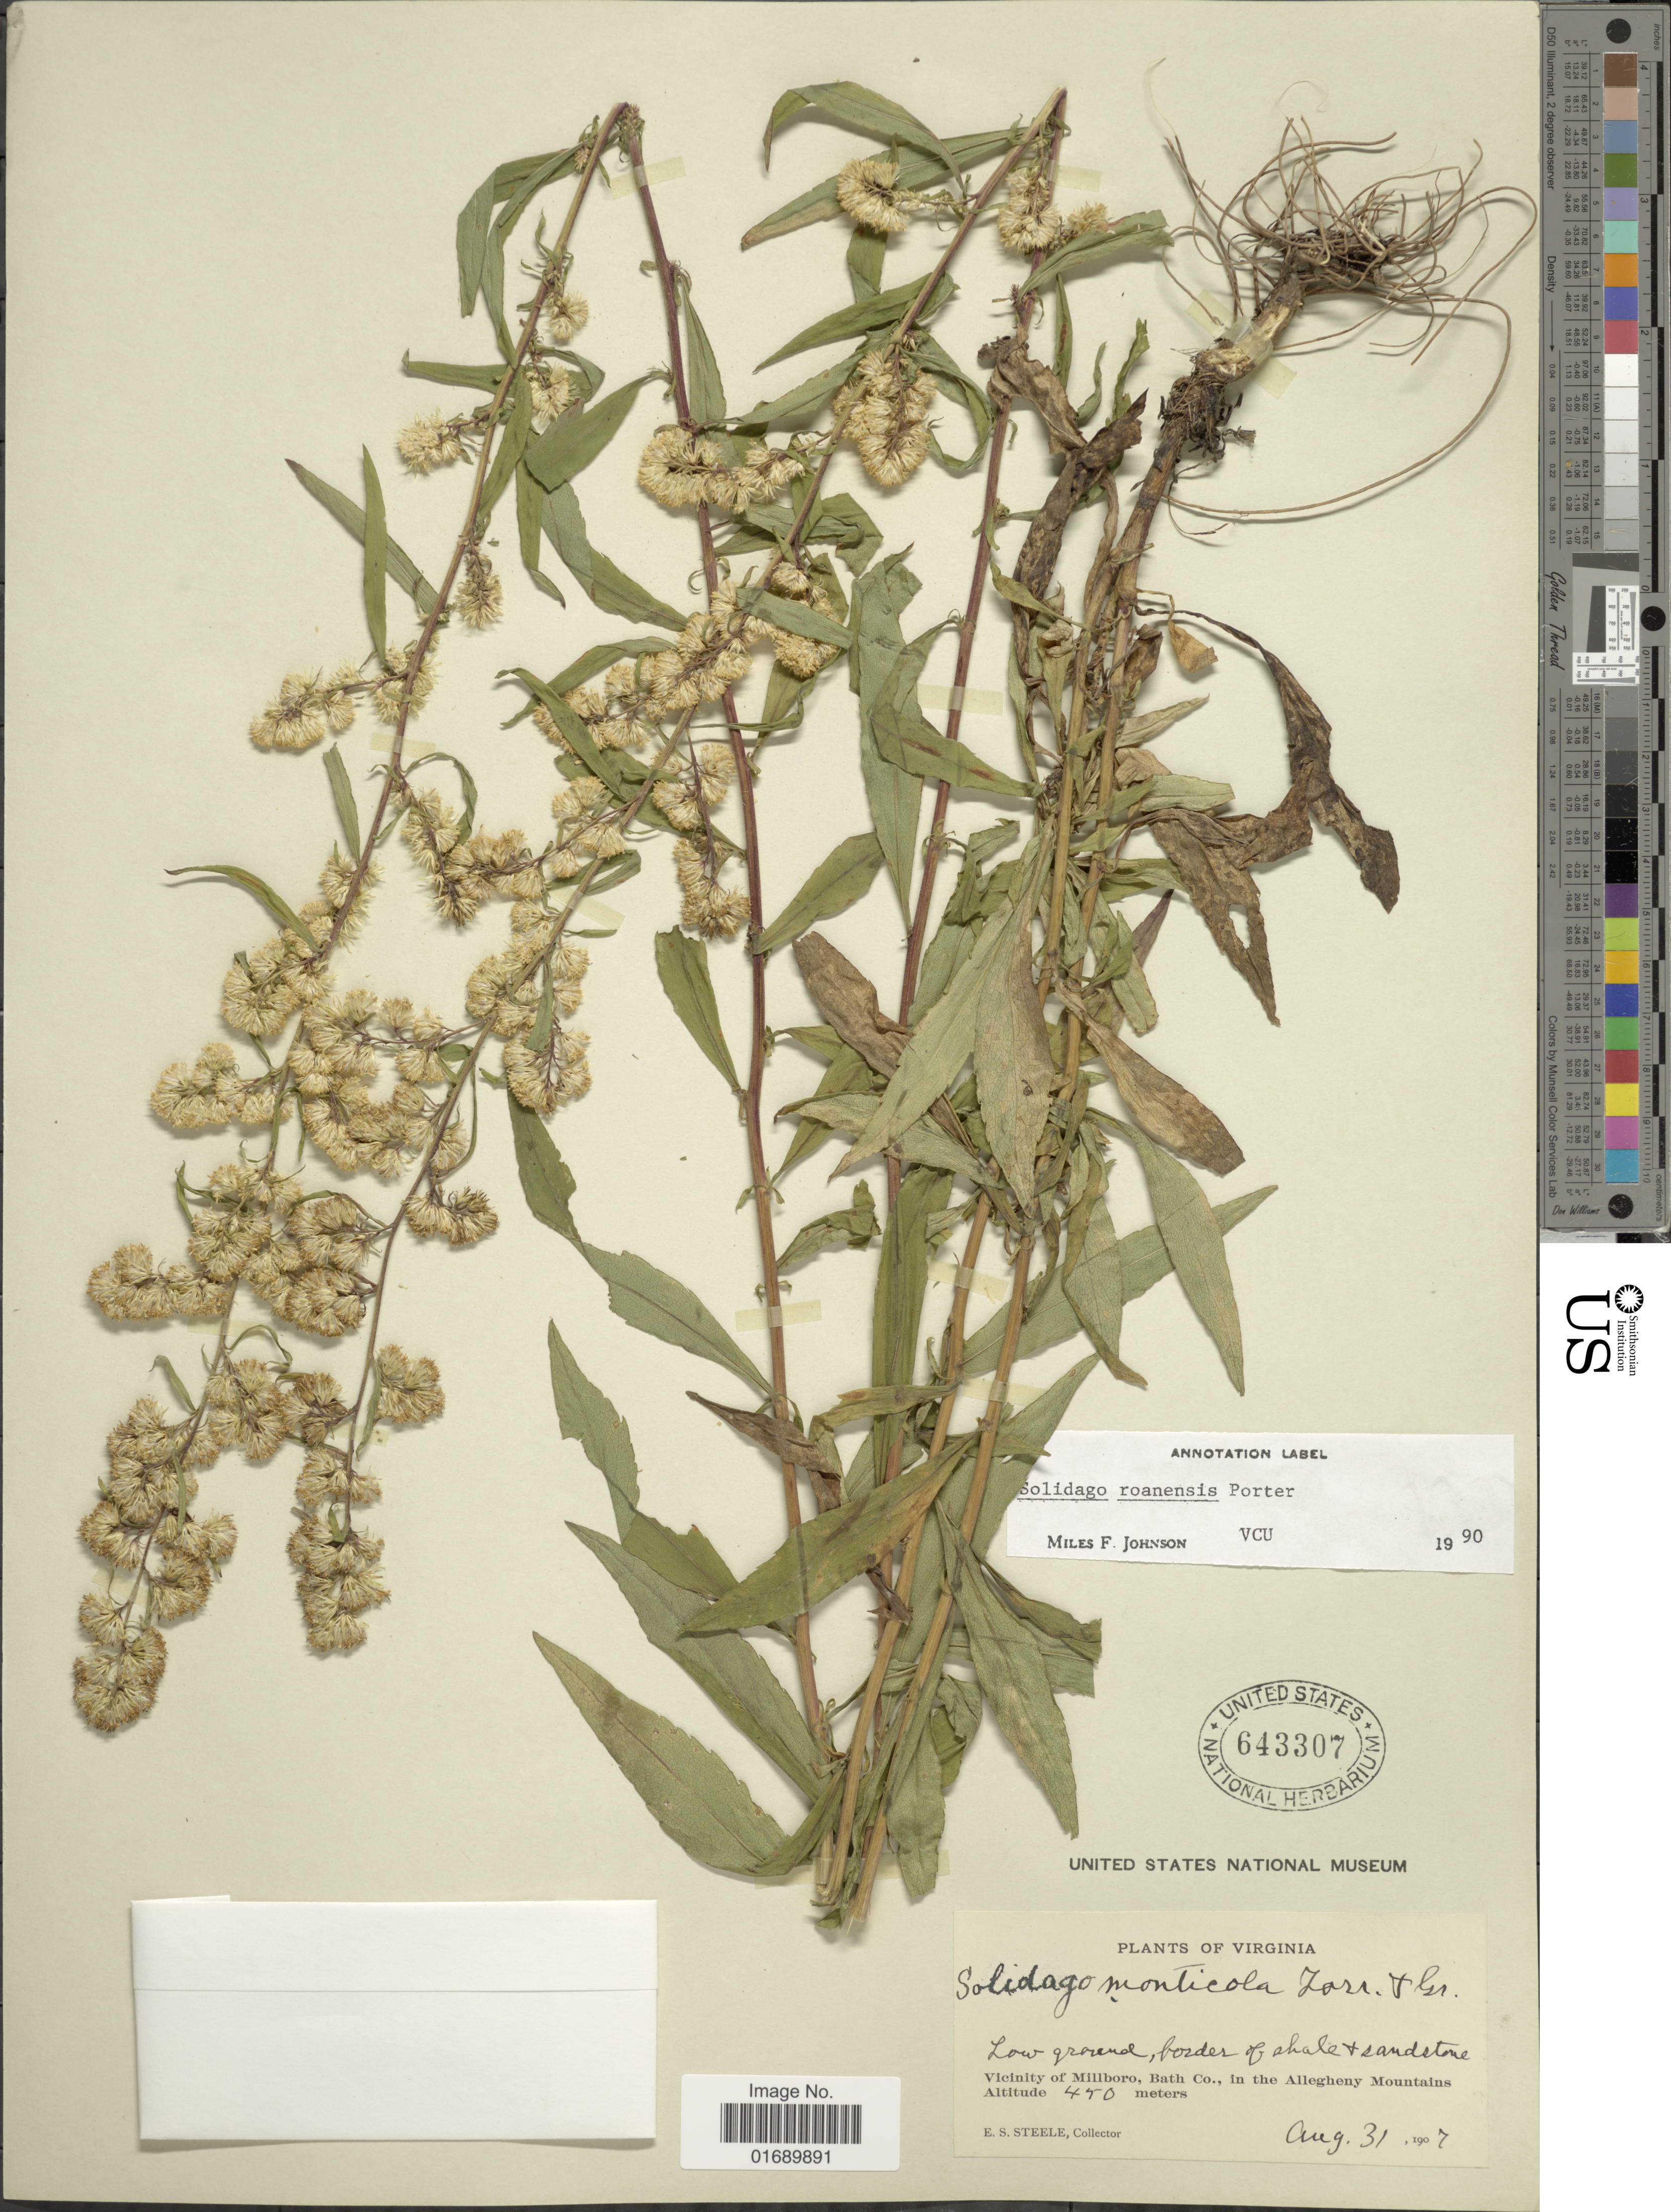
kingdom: Plantae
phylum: Tracheophyta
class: Magnoliopsida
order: Asterales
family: Asteraceae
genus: Solidago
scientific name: Solidago roanensis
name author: Porter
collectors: E. Steele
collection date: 1907-08-31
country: United States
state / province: Virginia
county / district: Bath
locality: Low ground, border of shale + sandstone, Vicinity of Millboro, Bath Co., in the Allegheny Mountains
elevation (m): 450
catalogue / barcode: US 643307